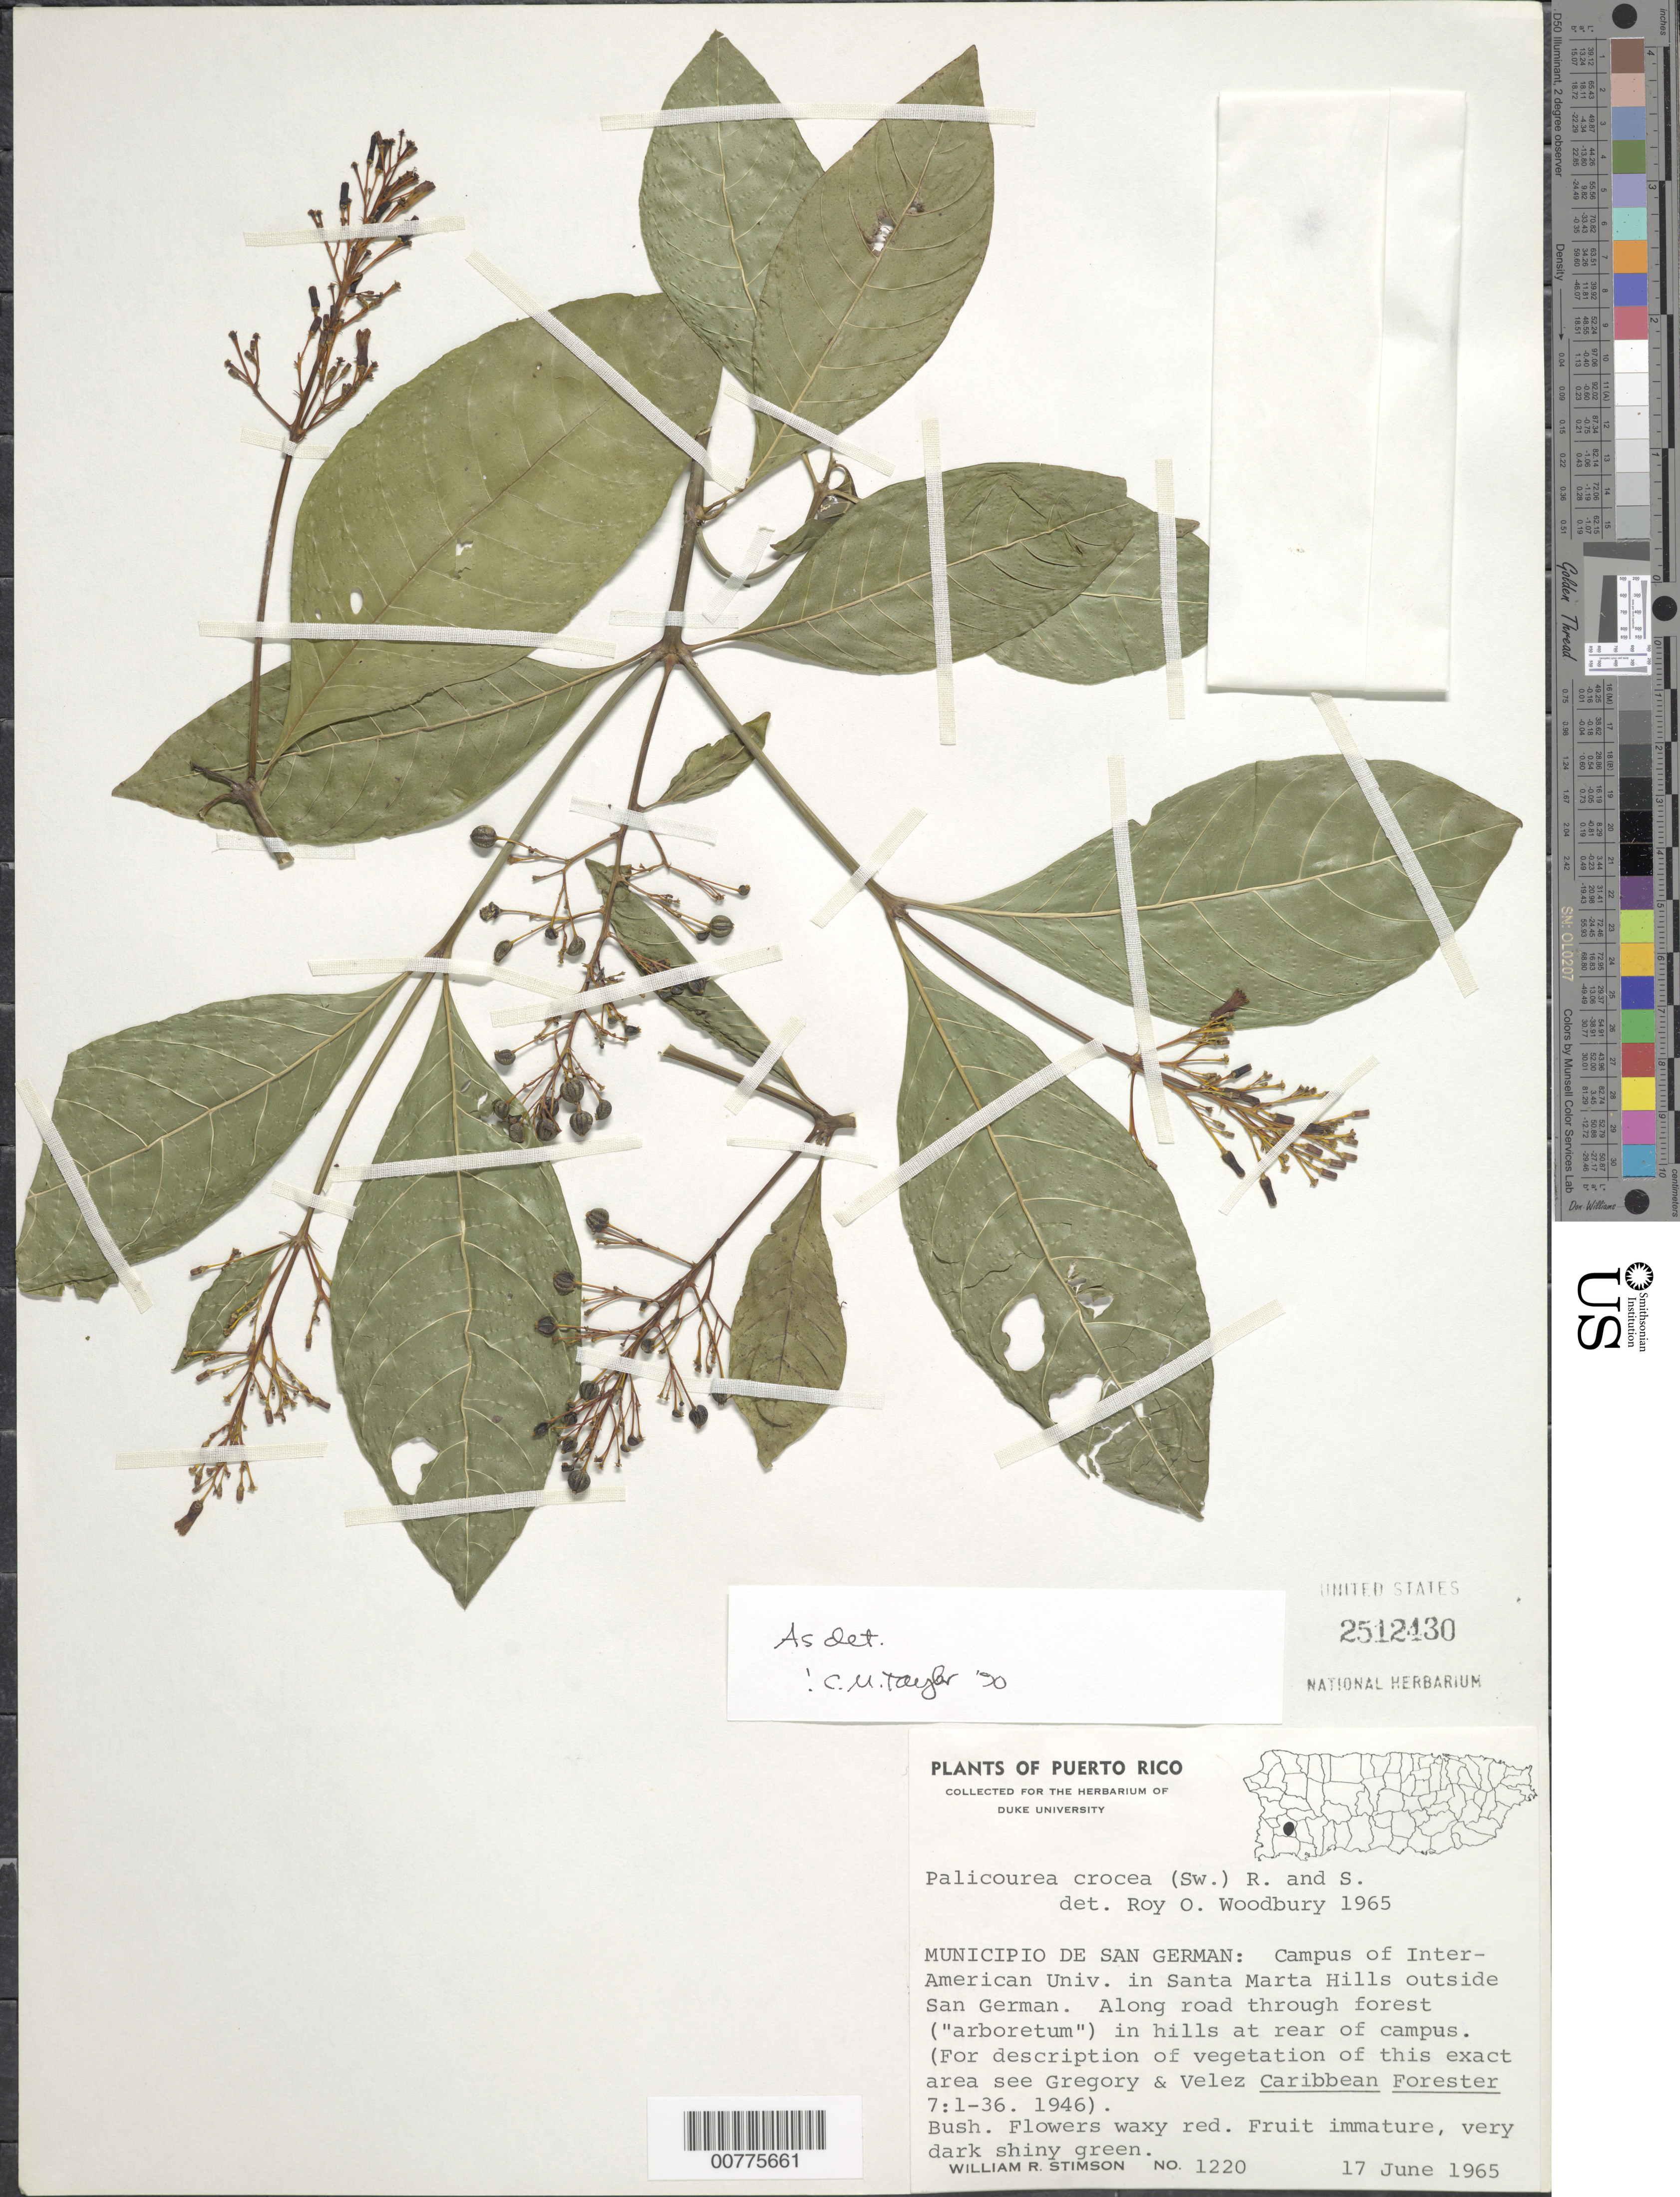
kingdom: Plantae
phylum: Tracheophyta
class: Magnoliopsida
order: Gentianales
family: Rubiaceae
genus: Palicourea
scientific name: Palicourea crocea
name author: (Sw.) Schult.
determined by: Taylor, Charlotte M.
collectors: W. R. Stimson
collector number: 1220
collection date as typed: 17 Jun 1965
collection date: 1965-06-17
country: Puerto Rico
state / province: San Germán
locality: Municipio de San German: Campus of InterAmerican University in Santa Marta Hills outside San German. Along road through forest (arboretum) in hills at rear of campus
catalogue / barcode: US 2512430